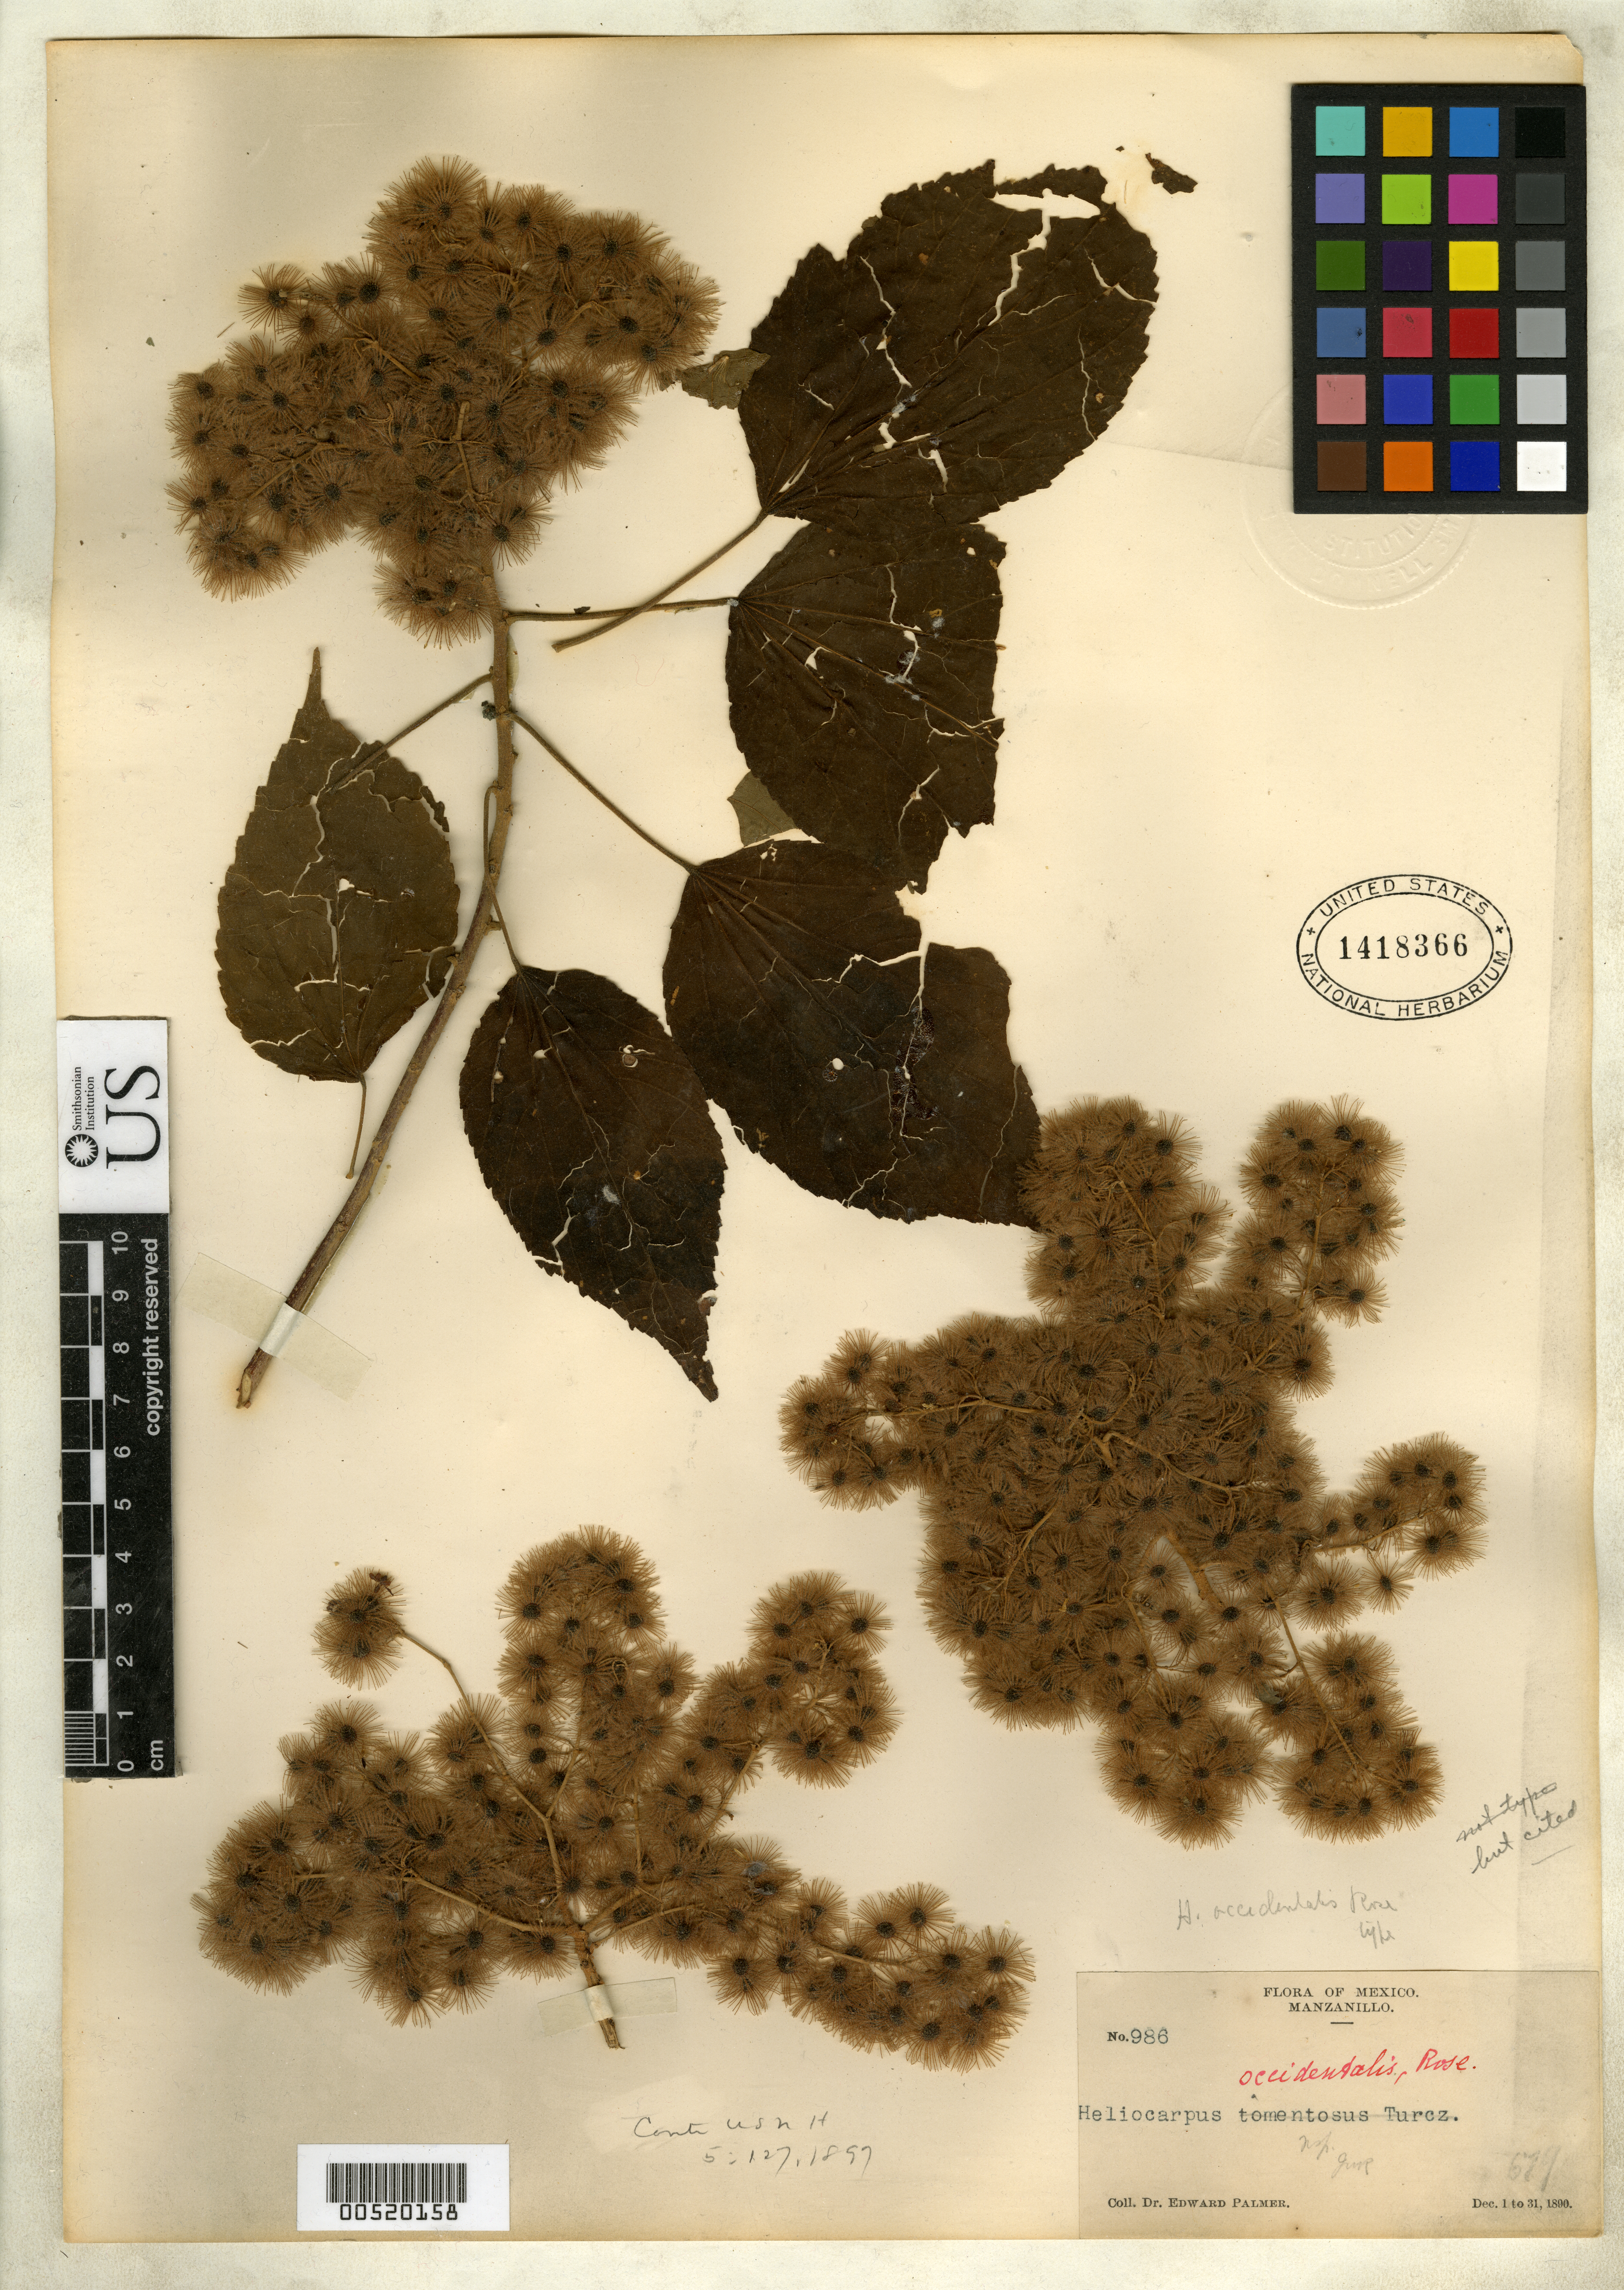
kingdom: Plantae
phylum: Tracheophyta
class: Magnoliopsida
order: Malvales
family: Malvaceae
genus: Heliocarpus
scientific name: Heliocarpus occidentalis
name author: Rose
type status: Syntype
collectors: E. Palmer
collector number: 986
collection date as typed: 01 Dec 1890 to 31 Dec 1890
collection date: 1890-12-01/1890-12-31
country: Mexico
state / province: Colima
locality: Manzanillo.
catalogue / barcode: US 1418366